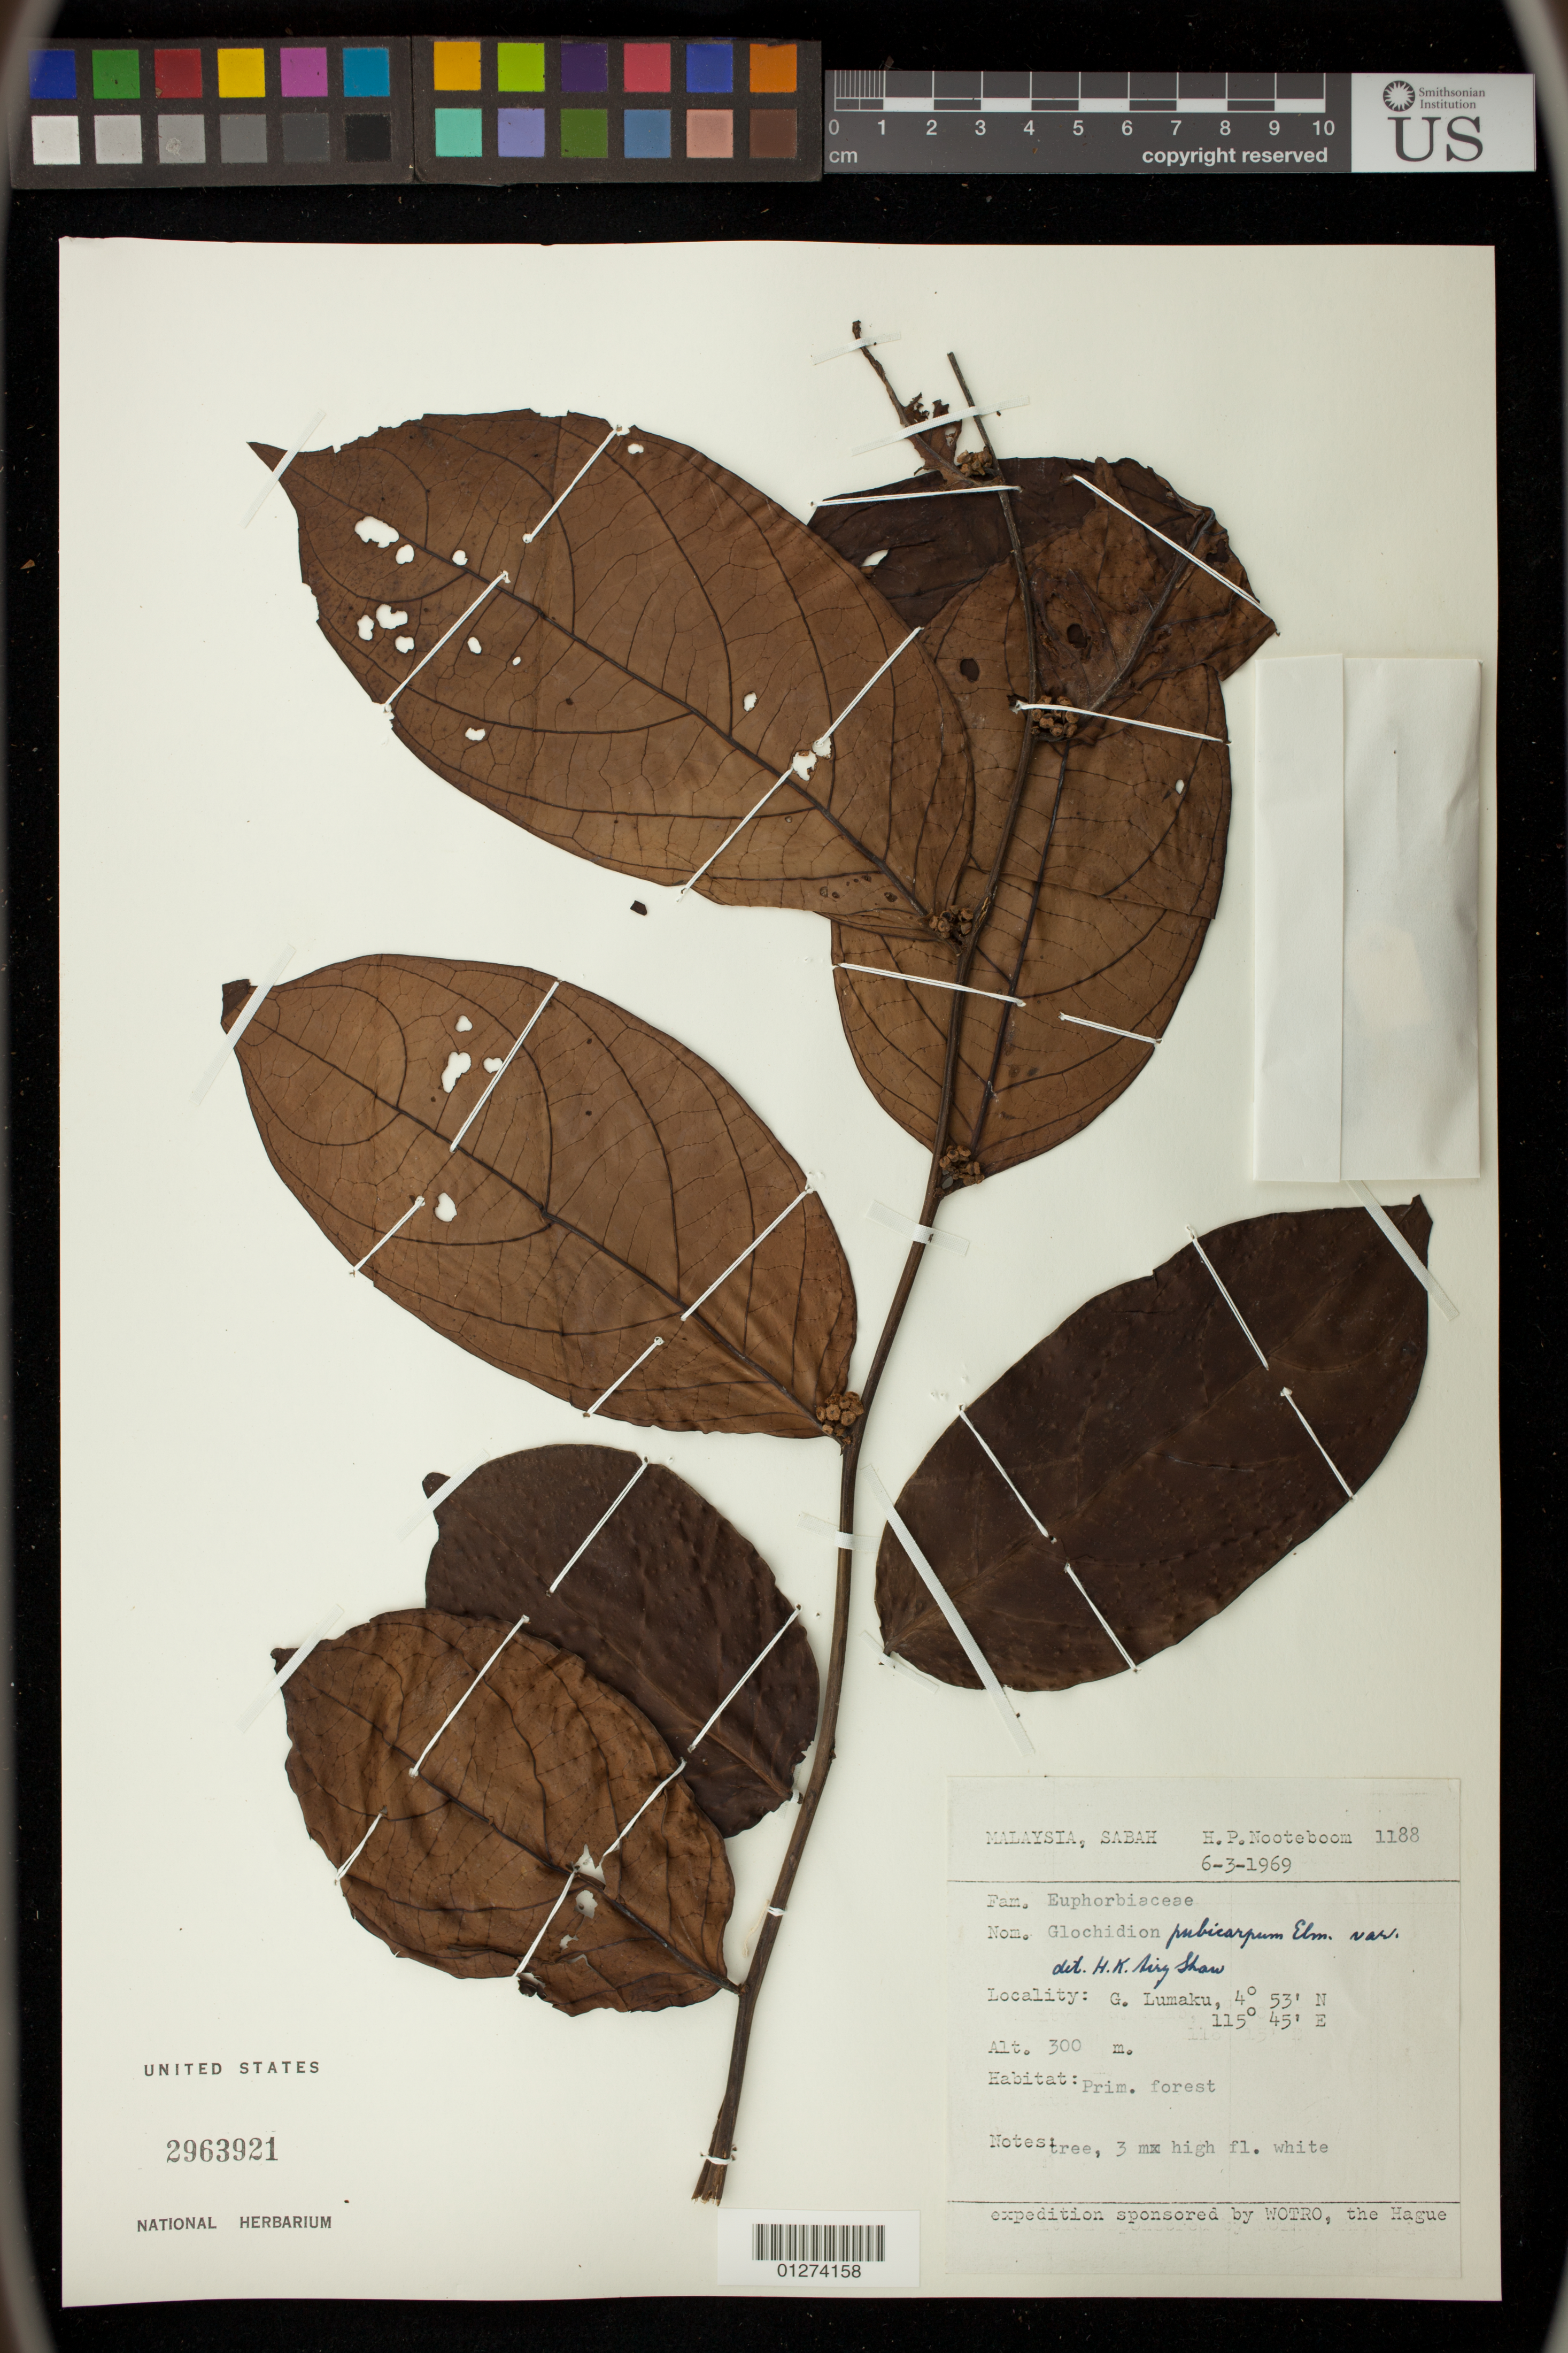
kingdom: Plantae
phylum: Tracheophyta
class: Magnoliopsida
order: Malpighiales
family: Phyllanthaceae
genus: Glochidion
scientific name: Glochidion pubicapsa var. pubicapsa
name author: Shaw, Airy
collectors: H. P. Nooteboom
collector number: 1188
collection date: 1969-03-06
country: Malaysia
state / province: Sabah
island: Borneo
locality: G. Lumaku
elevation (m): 300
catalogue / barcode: US 2963921